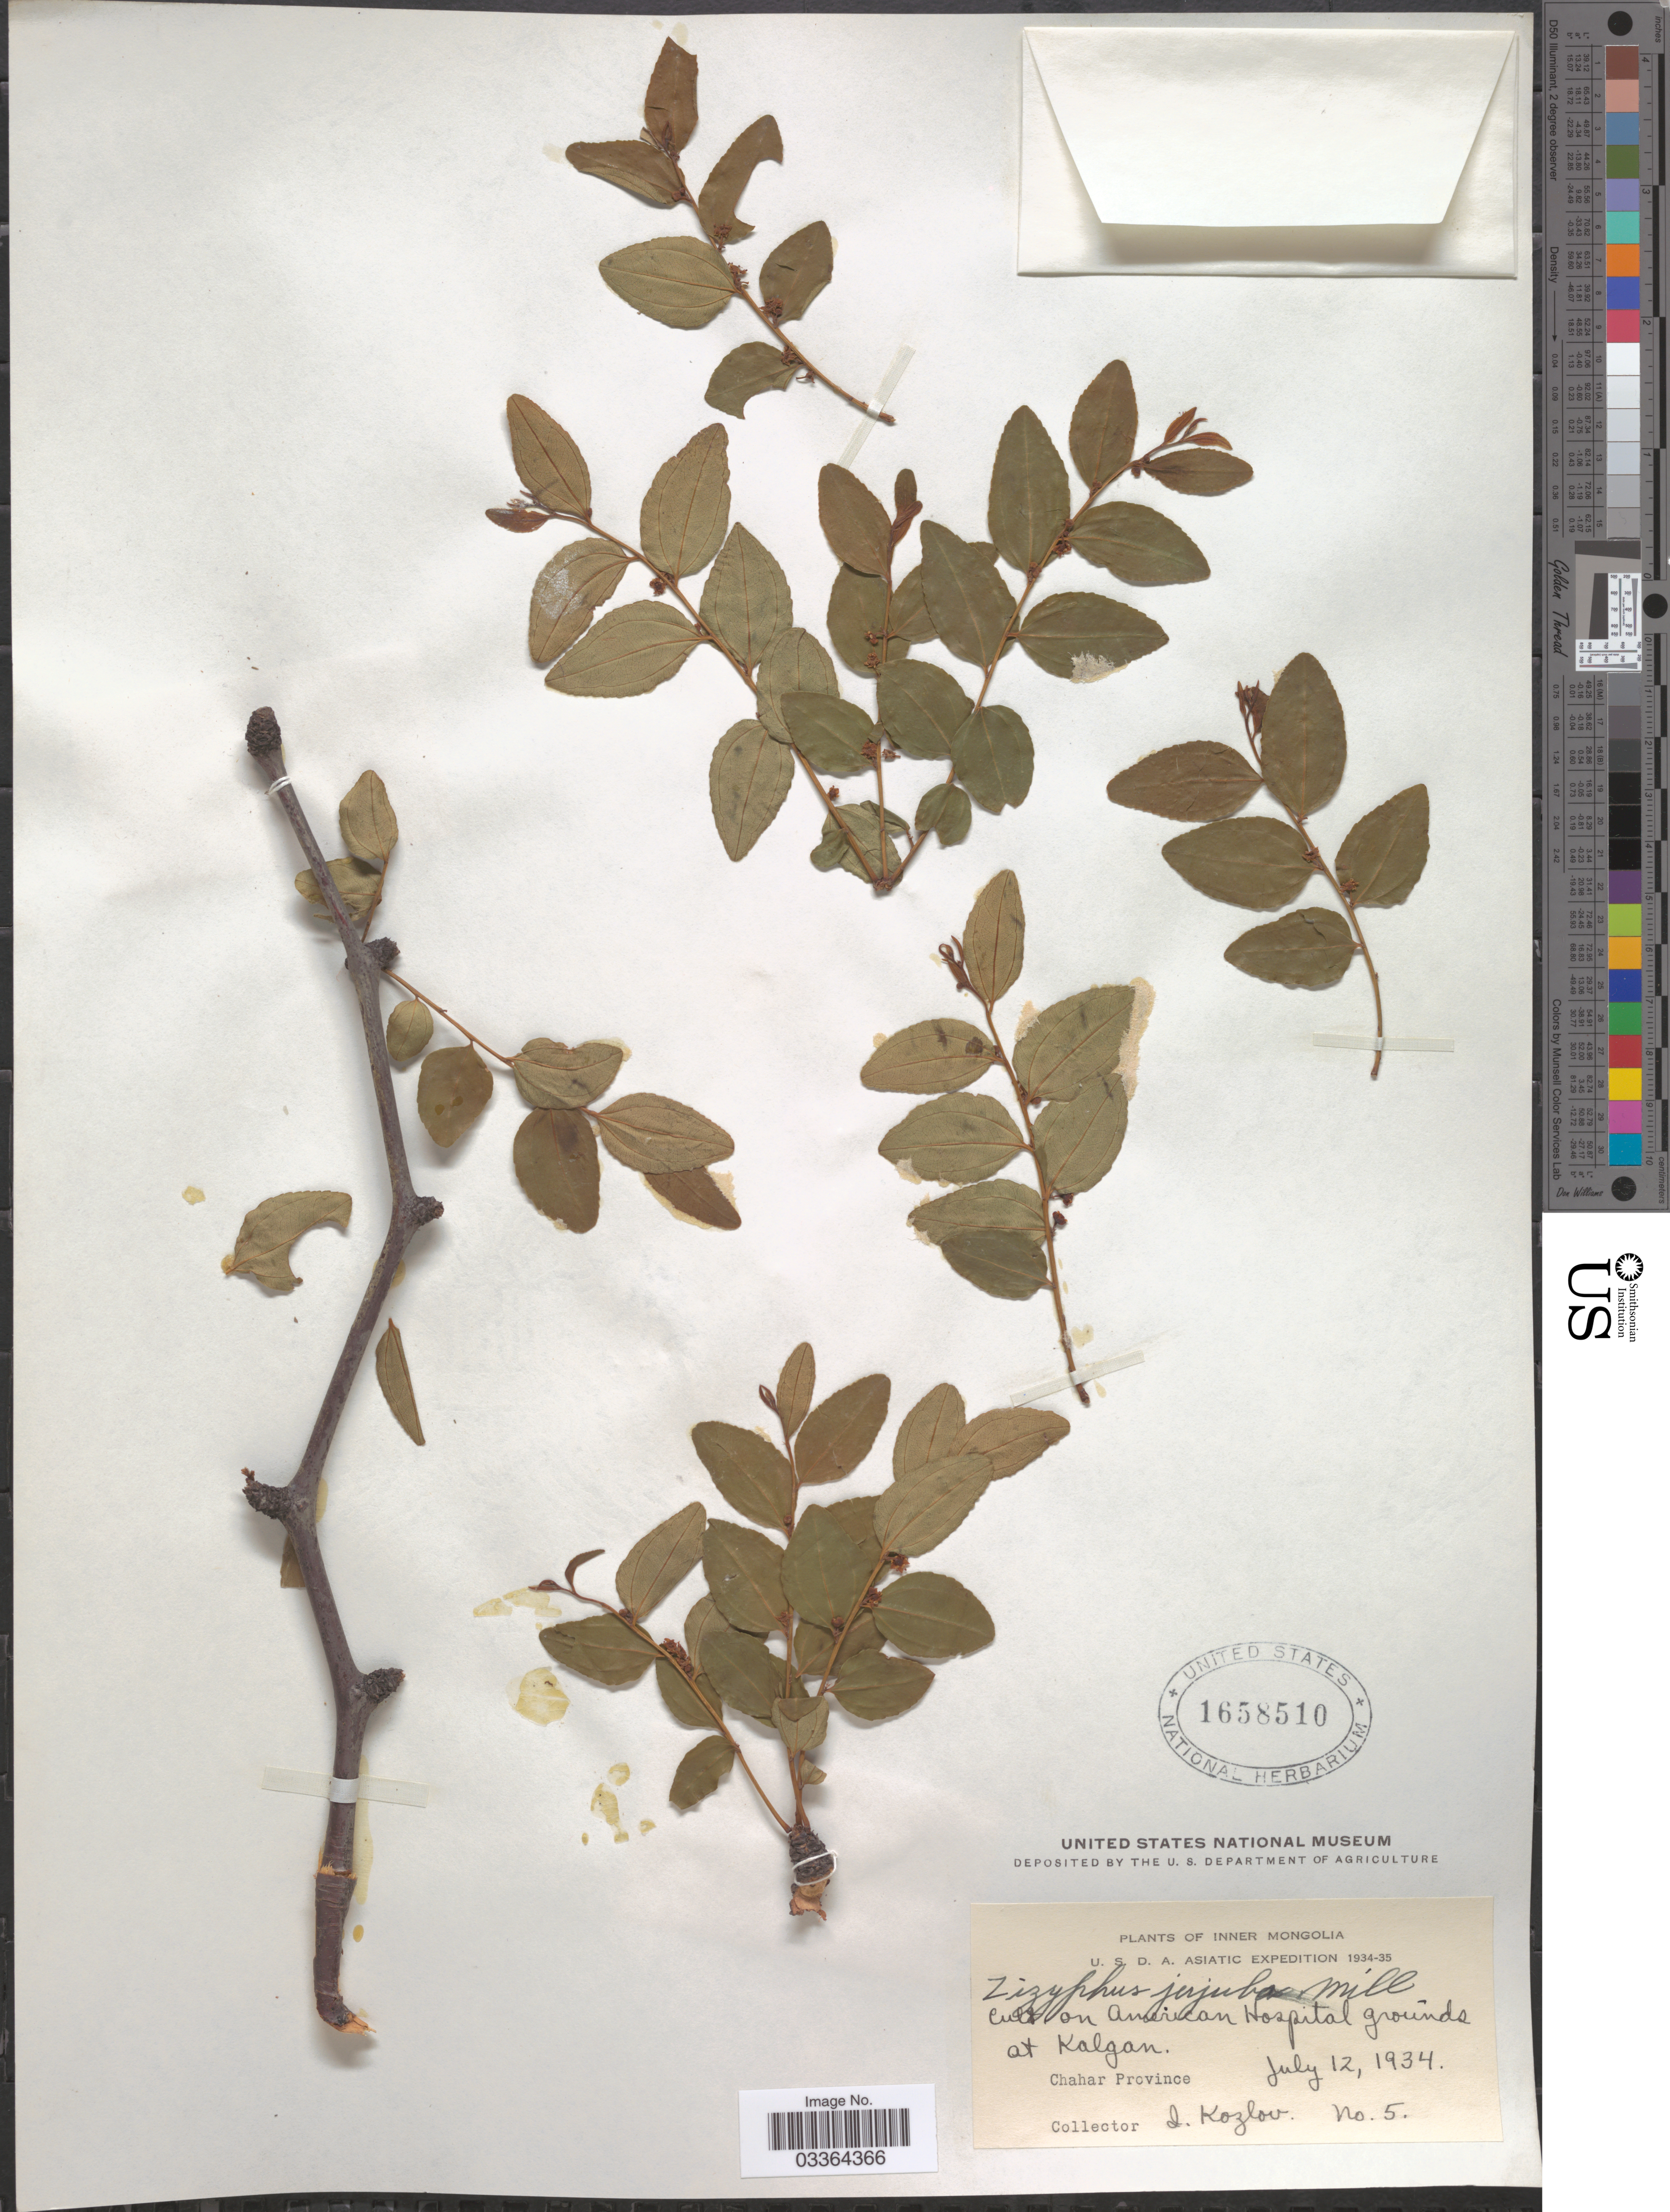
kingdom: Plantae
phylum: Tracheophyta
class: Magnoliopsida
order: Rosales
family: Rhamnaceae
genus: Ziziphus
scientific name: Ziziphus jujuba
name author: Mill.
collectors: I. Kozlov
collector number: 5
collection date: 1934-07-12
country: China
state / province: Nei Monggol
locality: Inner Mongolia. Cult. on American Hospital grounds at Kalgan. Chahar Province.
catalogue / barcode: US 1658510